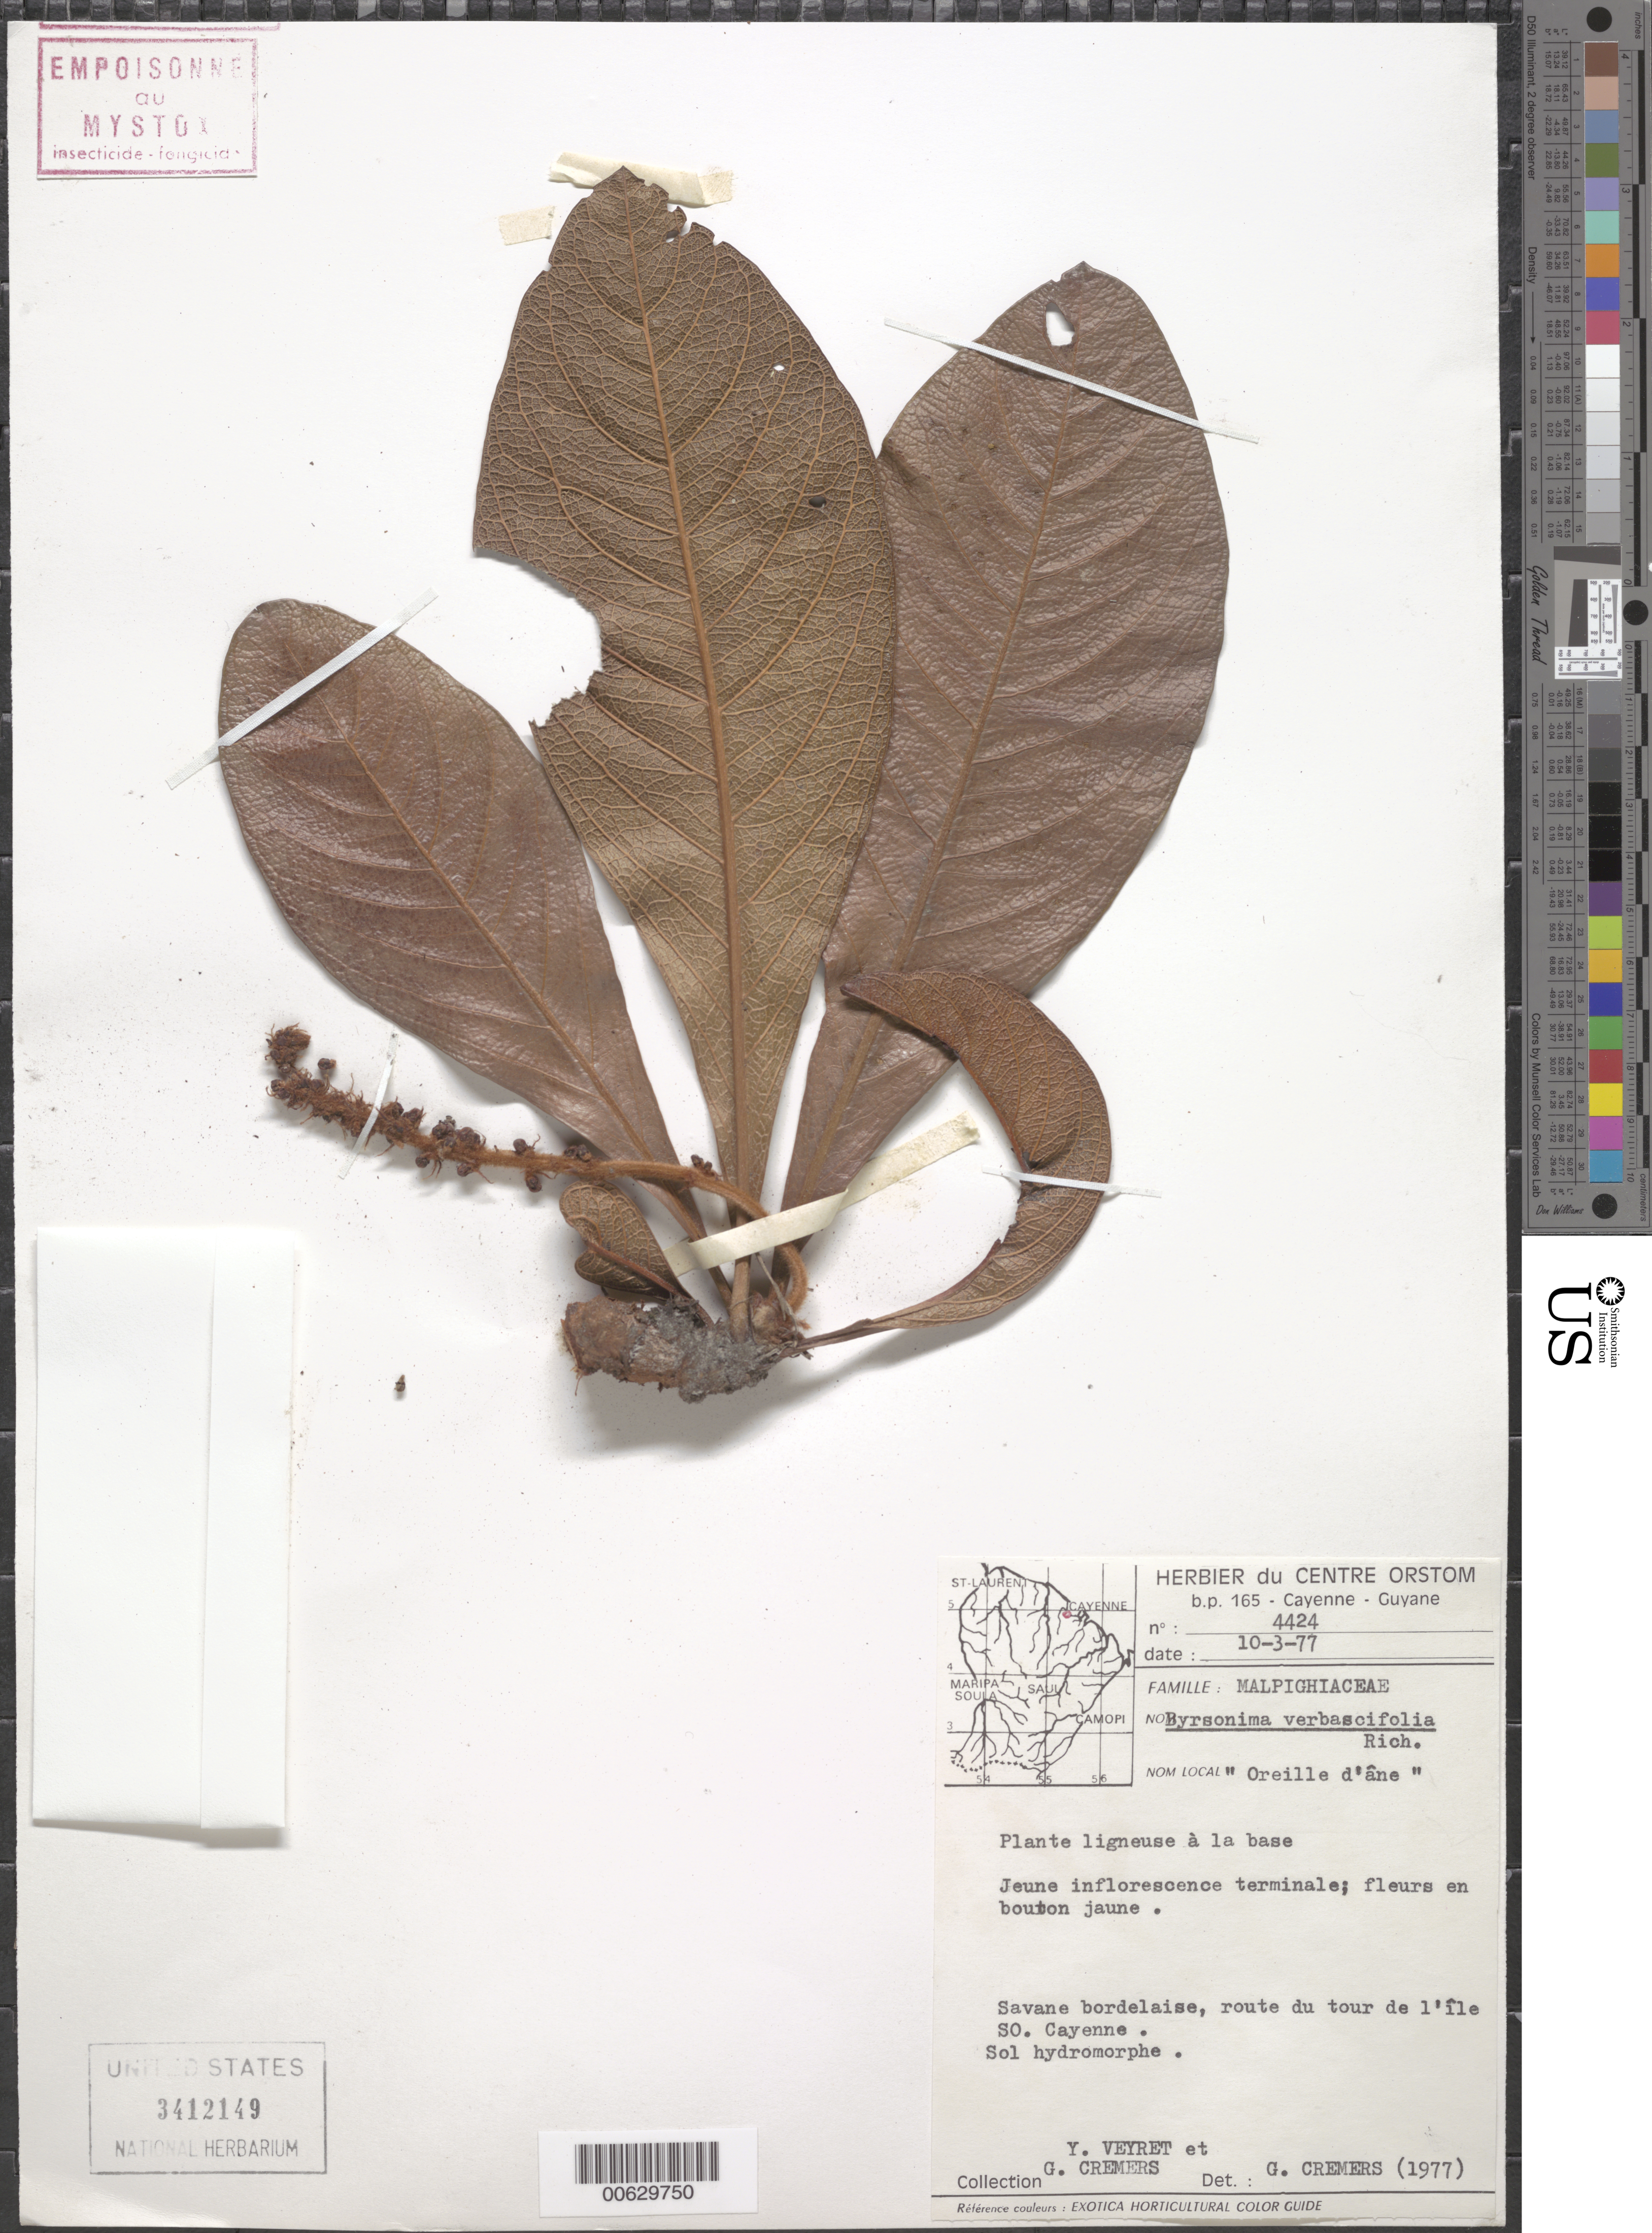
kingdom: Plantae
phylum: Tracheophyta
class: Magnoliopsida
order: Malpighiales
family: Malpighiaceae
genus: Byrsonima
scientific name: Byrsonima verbascifolia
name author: (L.) DC.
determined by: Cremers, Georges A.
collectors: G. Cremers & Y. Veyret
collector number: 4424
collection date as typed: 10-Mar-77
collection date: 1977-03-10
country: French Guiana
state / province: Cayenne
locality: Cayenne, route du tour de l'Ile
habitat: Savane bordelaise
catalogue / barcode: US 3412149